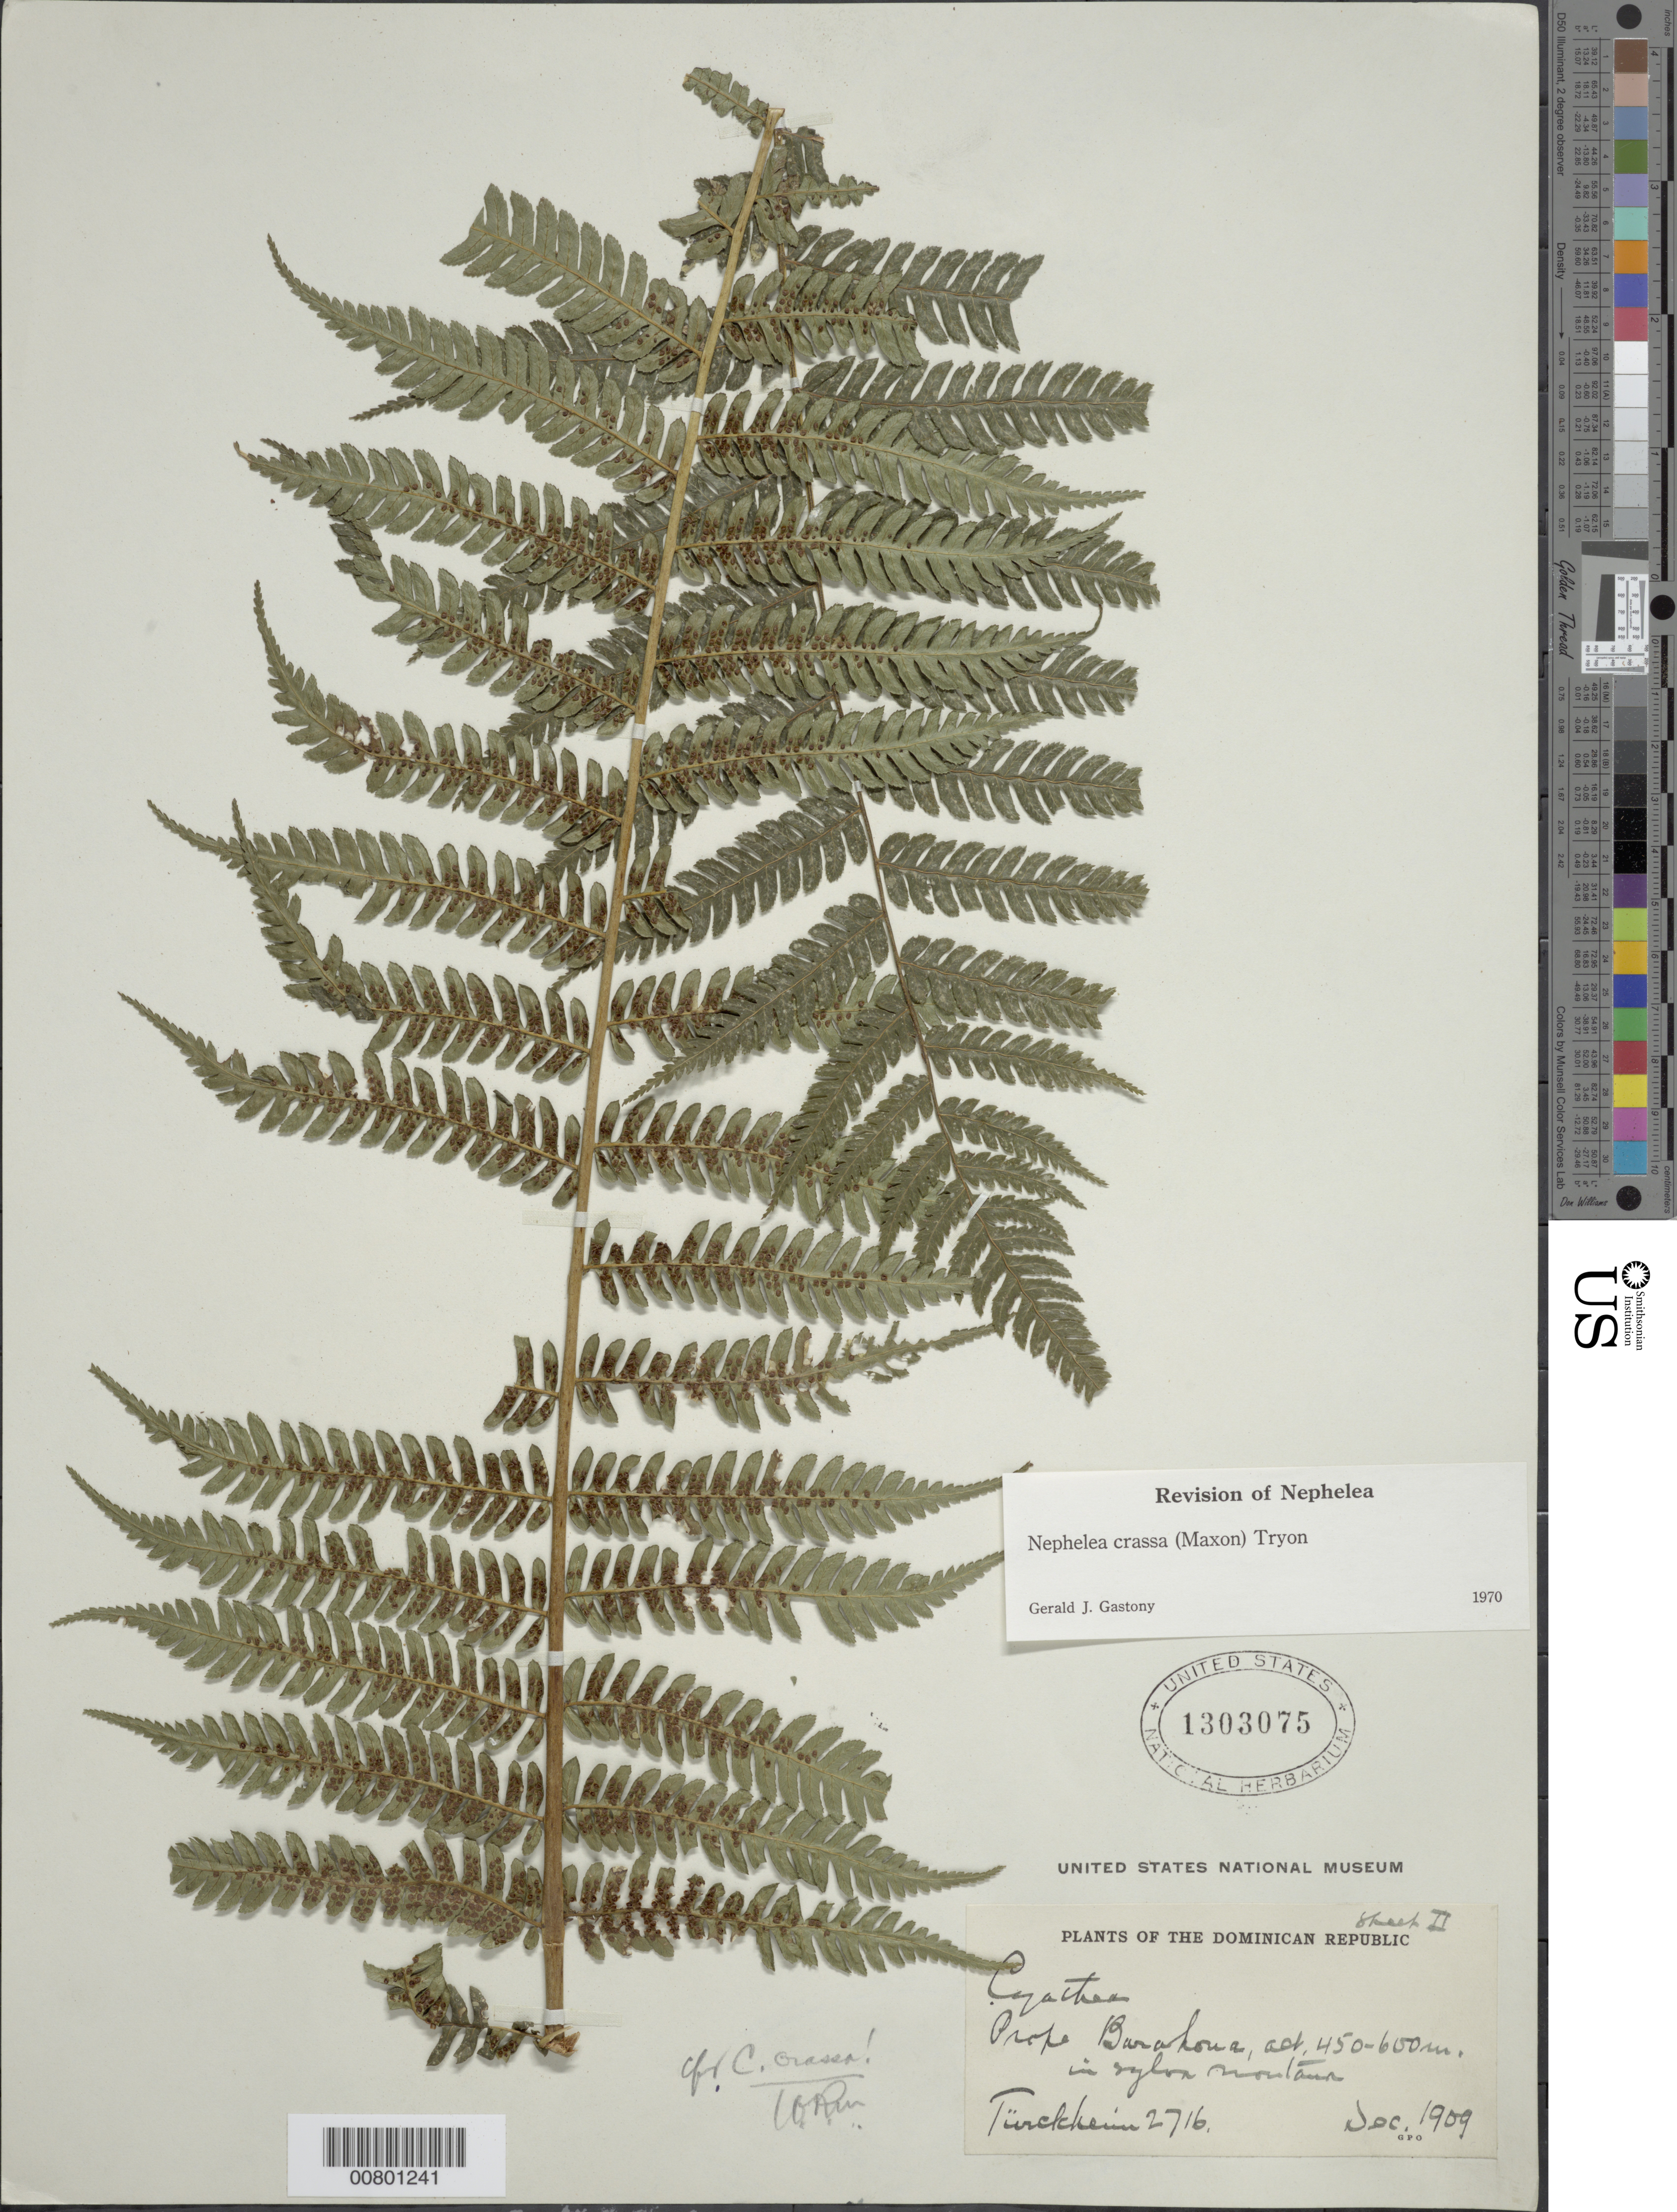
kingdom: Plantae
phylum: Tracheophyta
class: Polypodiopsida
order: Cyatheales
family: Cyatheaceae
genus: Alsophila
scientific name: Alsophila jimeneziana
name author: D.S. Conant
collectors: H. von Türckheim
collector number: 2716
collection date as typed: Dec 1909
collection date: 1909-12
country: Dominican Republic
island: Hispaniola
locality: Barahona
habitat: Sylva montana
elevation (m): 450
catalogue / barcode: US 1303075